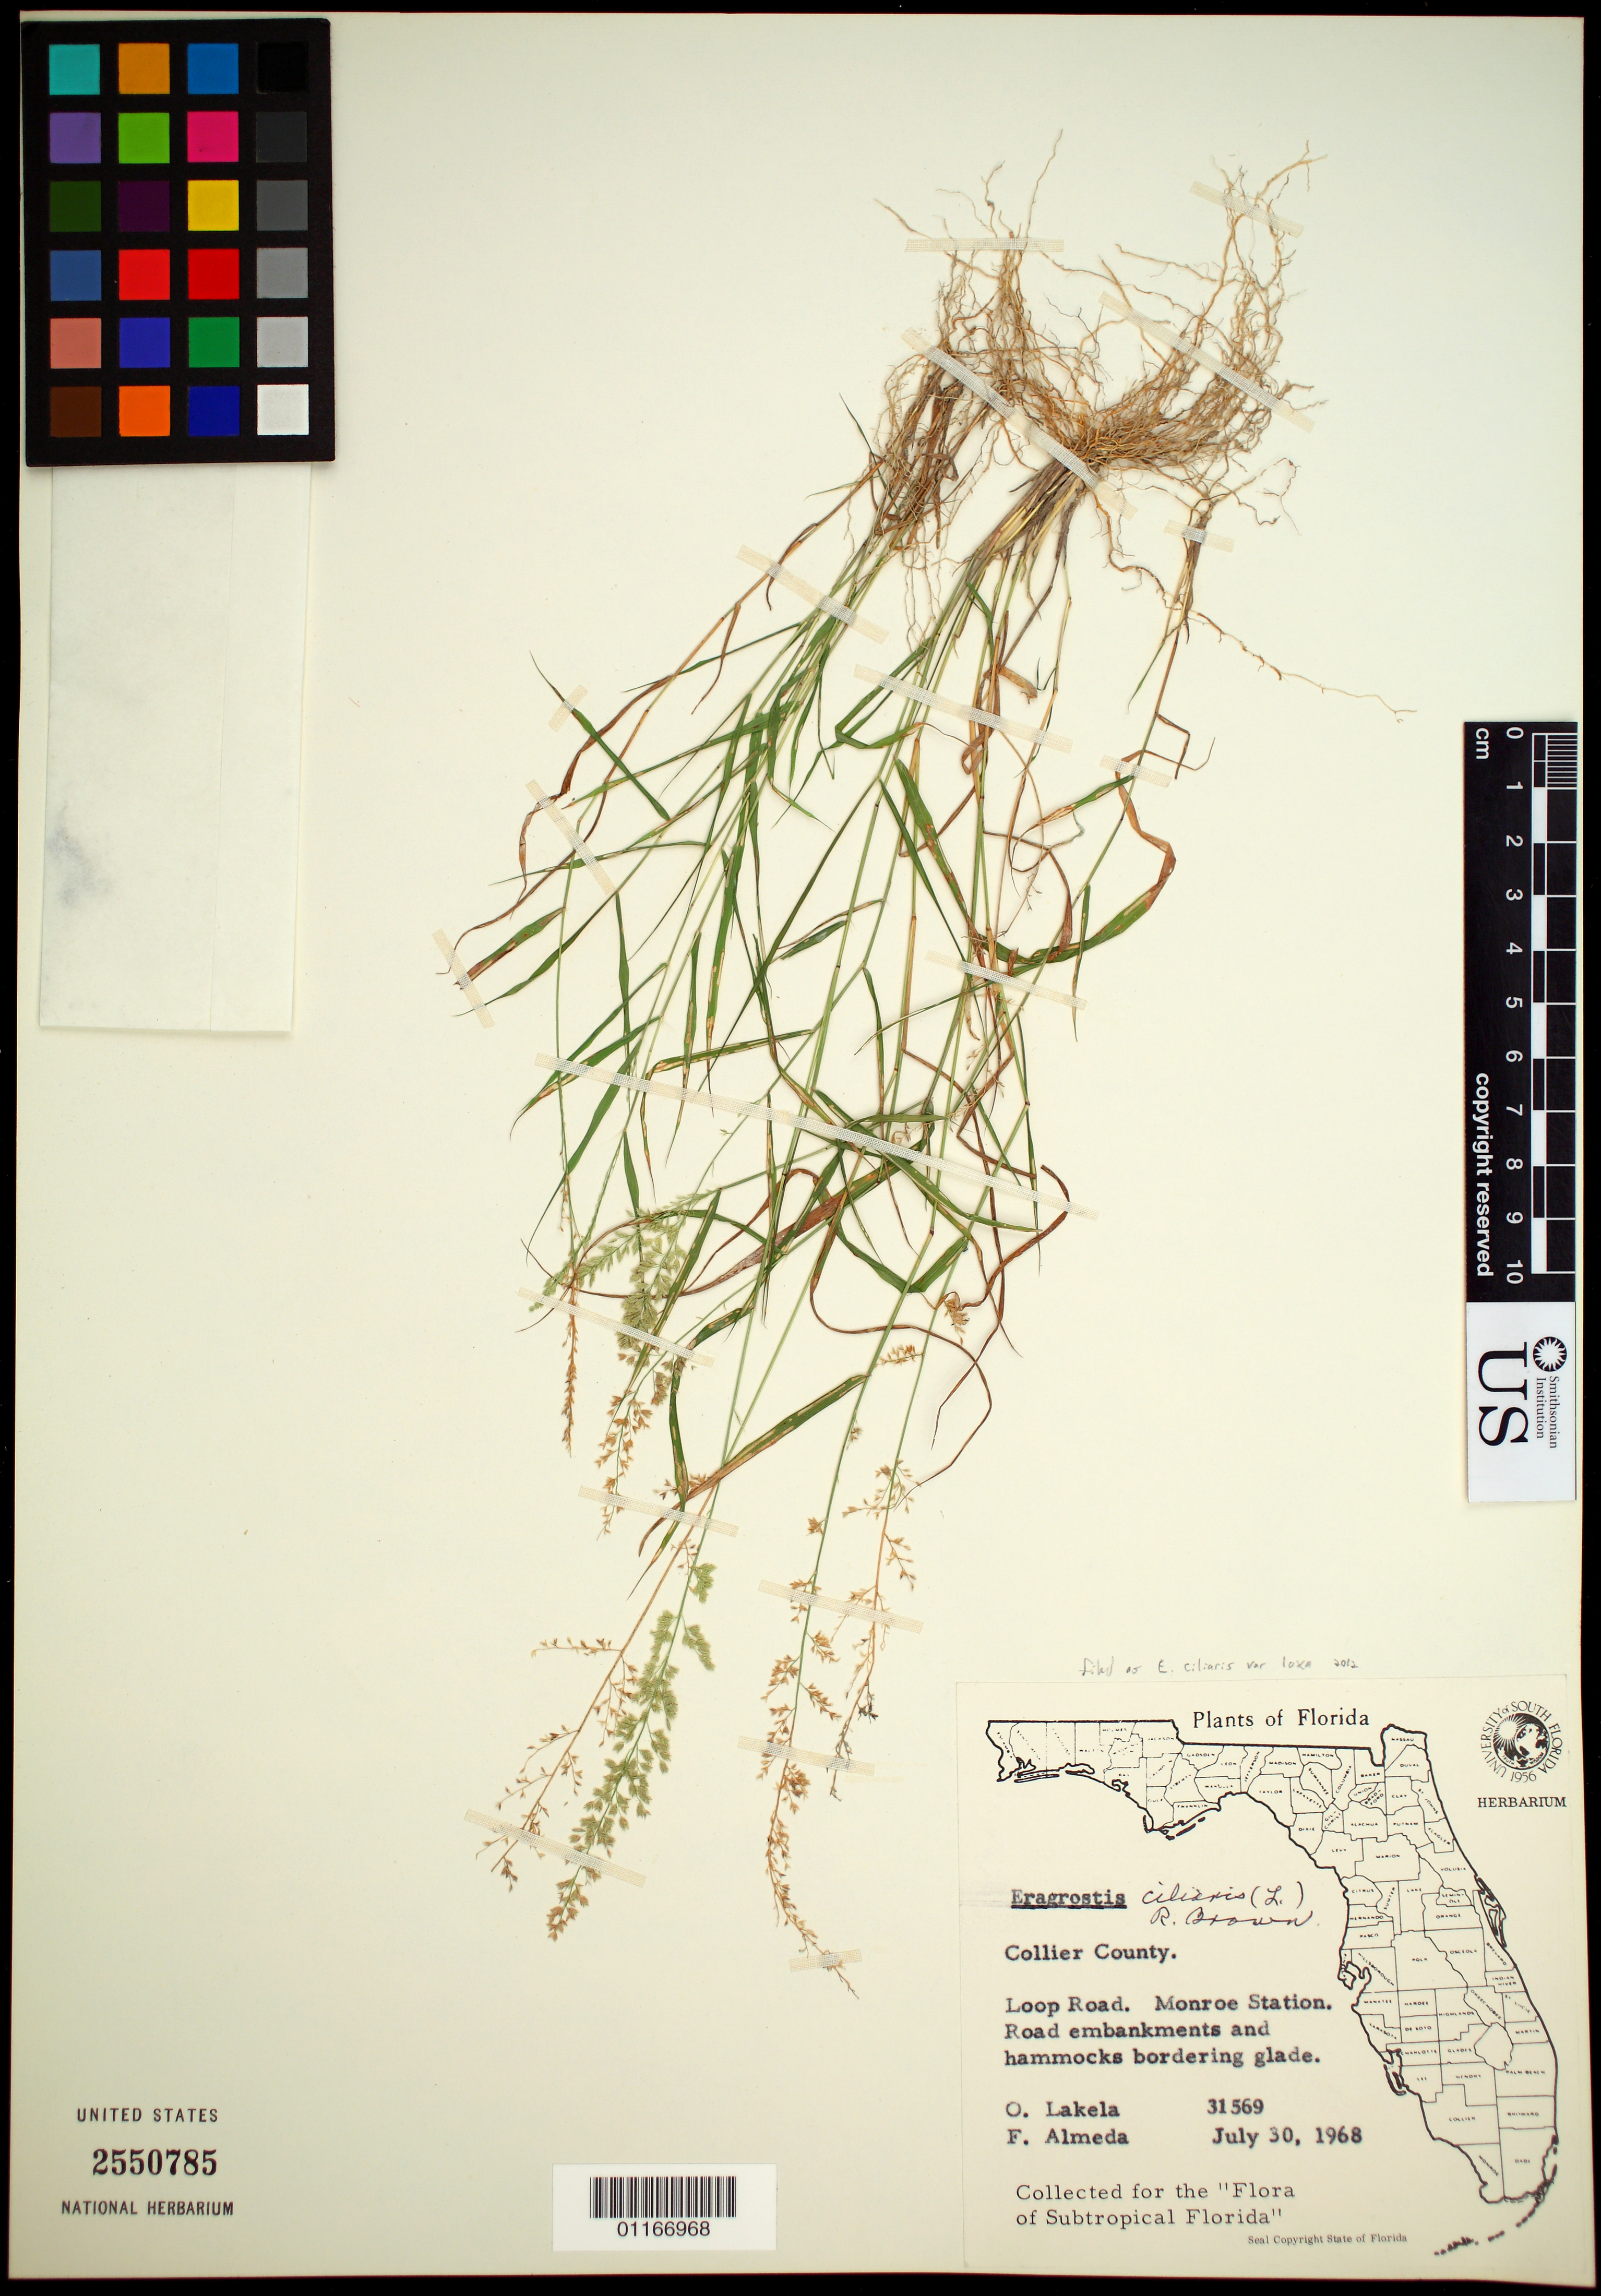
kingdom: Plantae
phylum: Tracheophyta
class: Liliopsida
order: Poales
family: Poaceae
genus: Eragrostis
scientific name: Eragrostis ciliaris var. laxa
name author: Kuntze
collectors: O. Lakela & F. Almeda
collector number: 31569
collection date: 1968-07-30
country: United States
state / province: Florida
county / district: Collier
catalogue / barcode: US 2550785